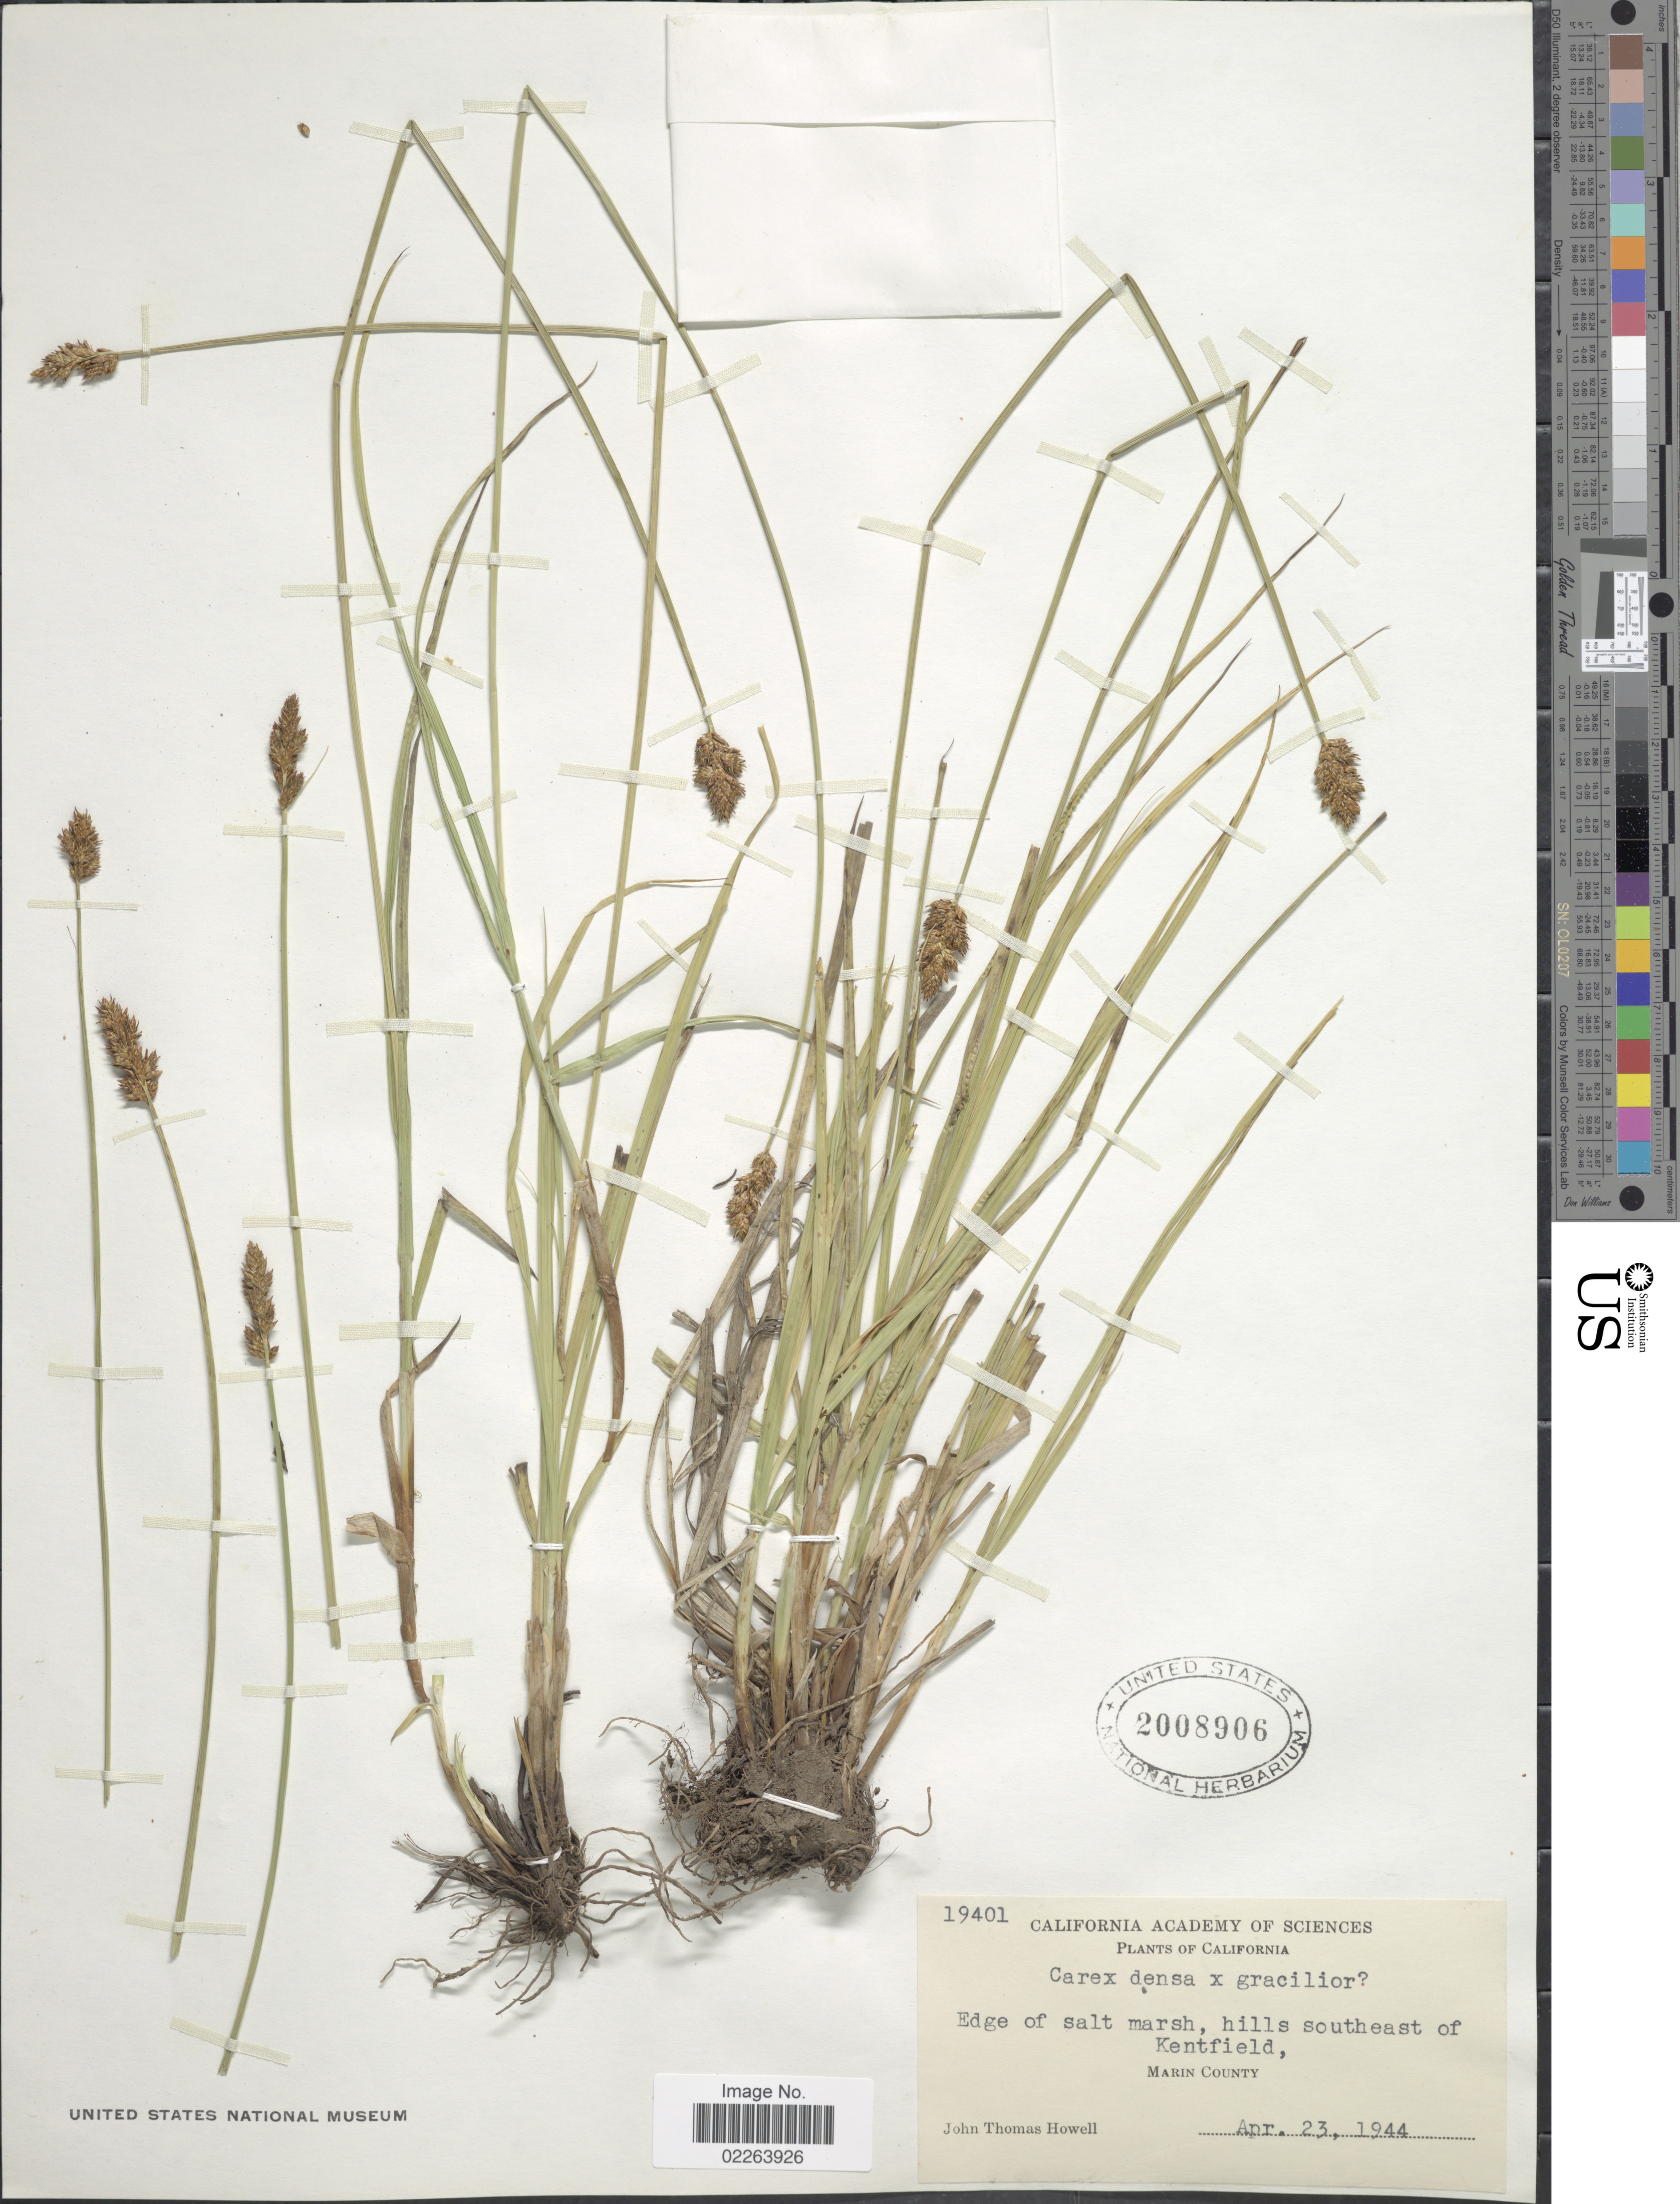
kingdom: Plantae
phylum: Tracheophyta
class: Liliopsida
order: Poales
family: Cyperaceae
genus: Carex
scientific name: Carex densa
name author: (L.H. Bailey) L.H. Bailey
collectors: J. T. Howell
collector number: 19401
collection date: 1944-04-23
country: United States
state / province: California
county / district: Marin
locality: Edge of salt marsh, hills southeast of Kentfield, Marin County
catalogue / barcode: US 2008906